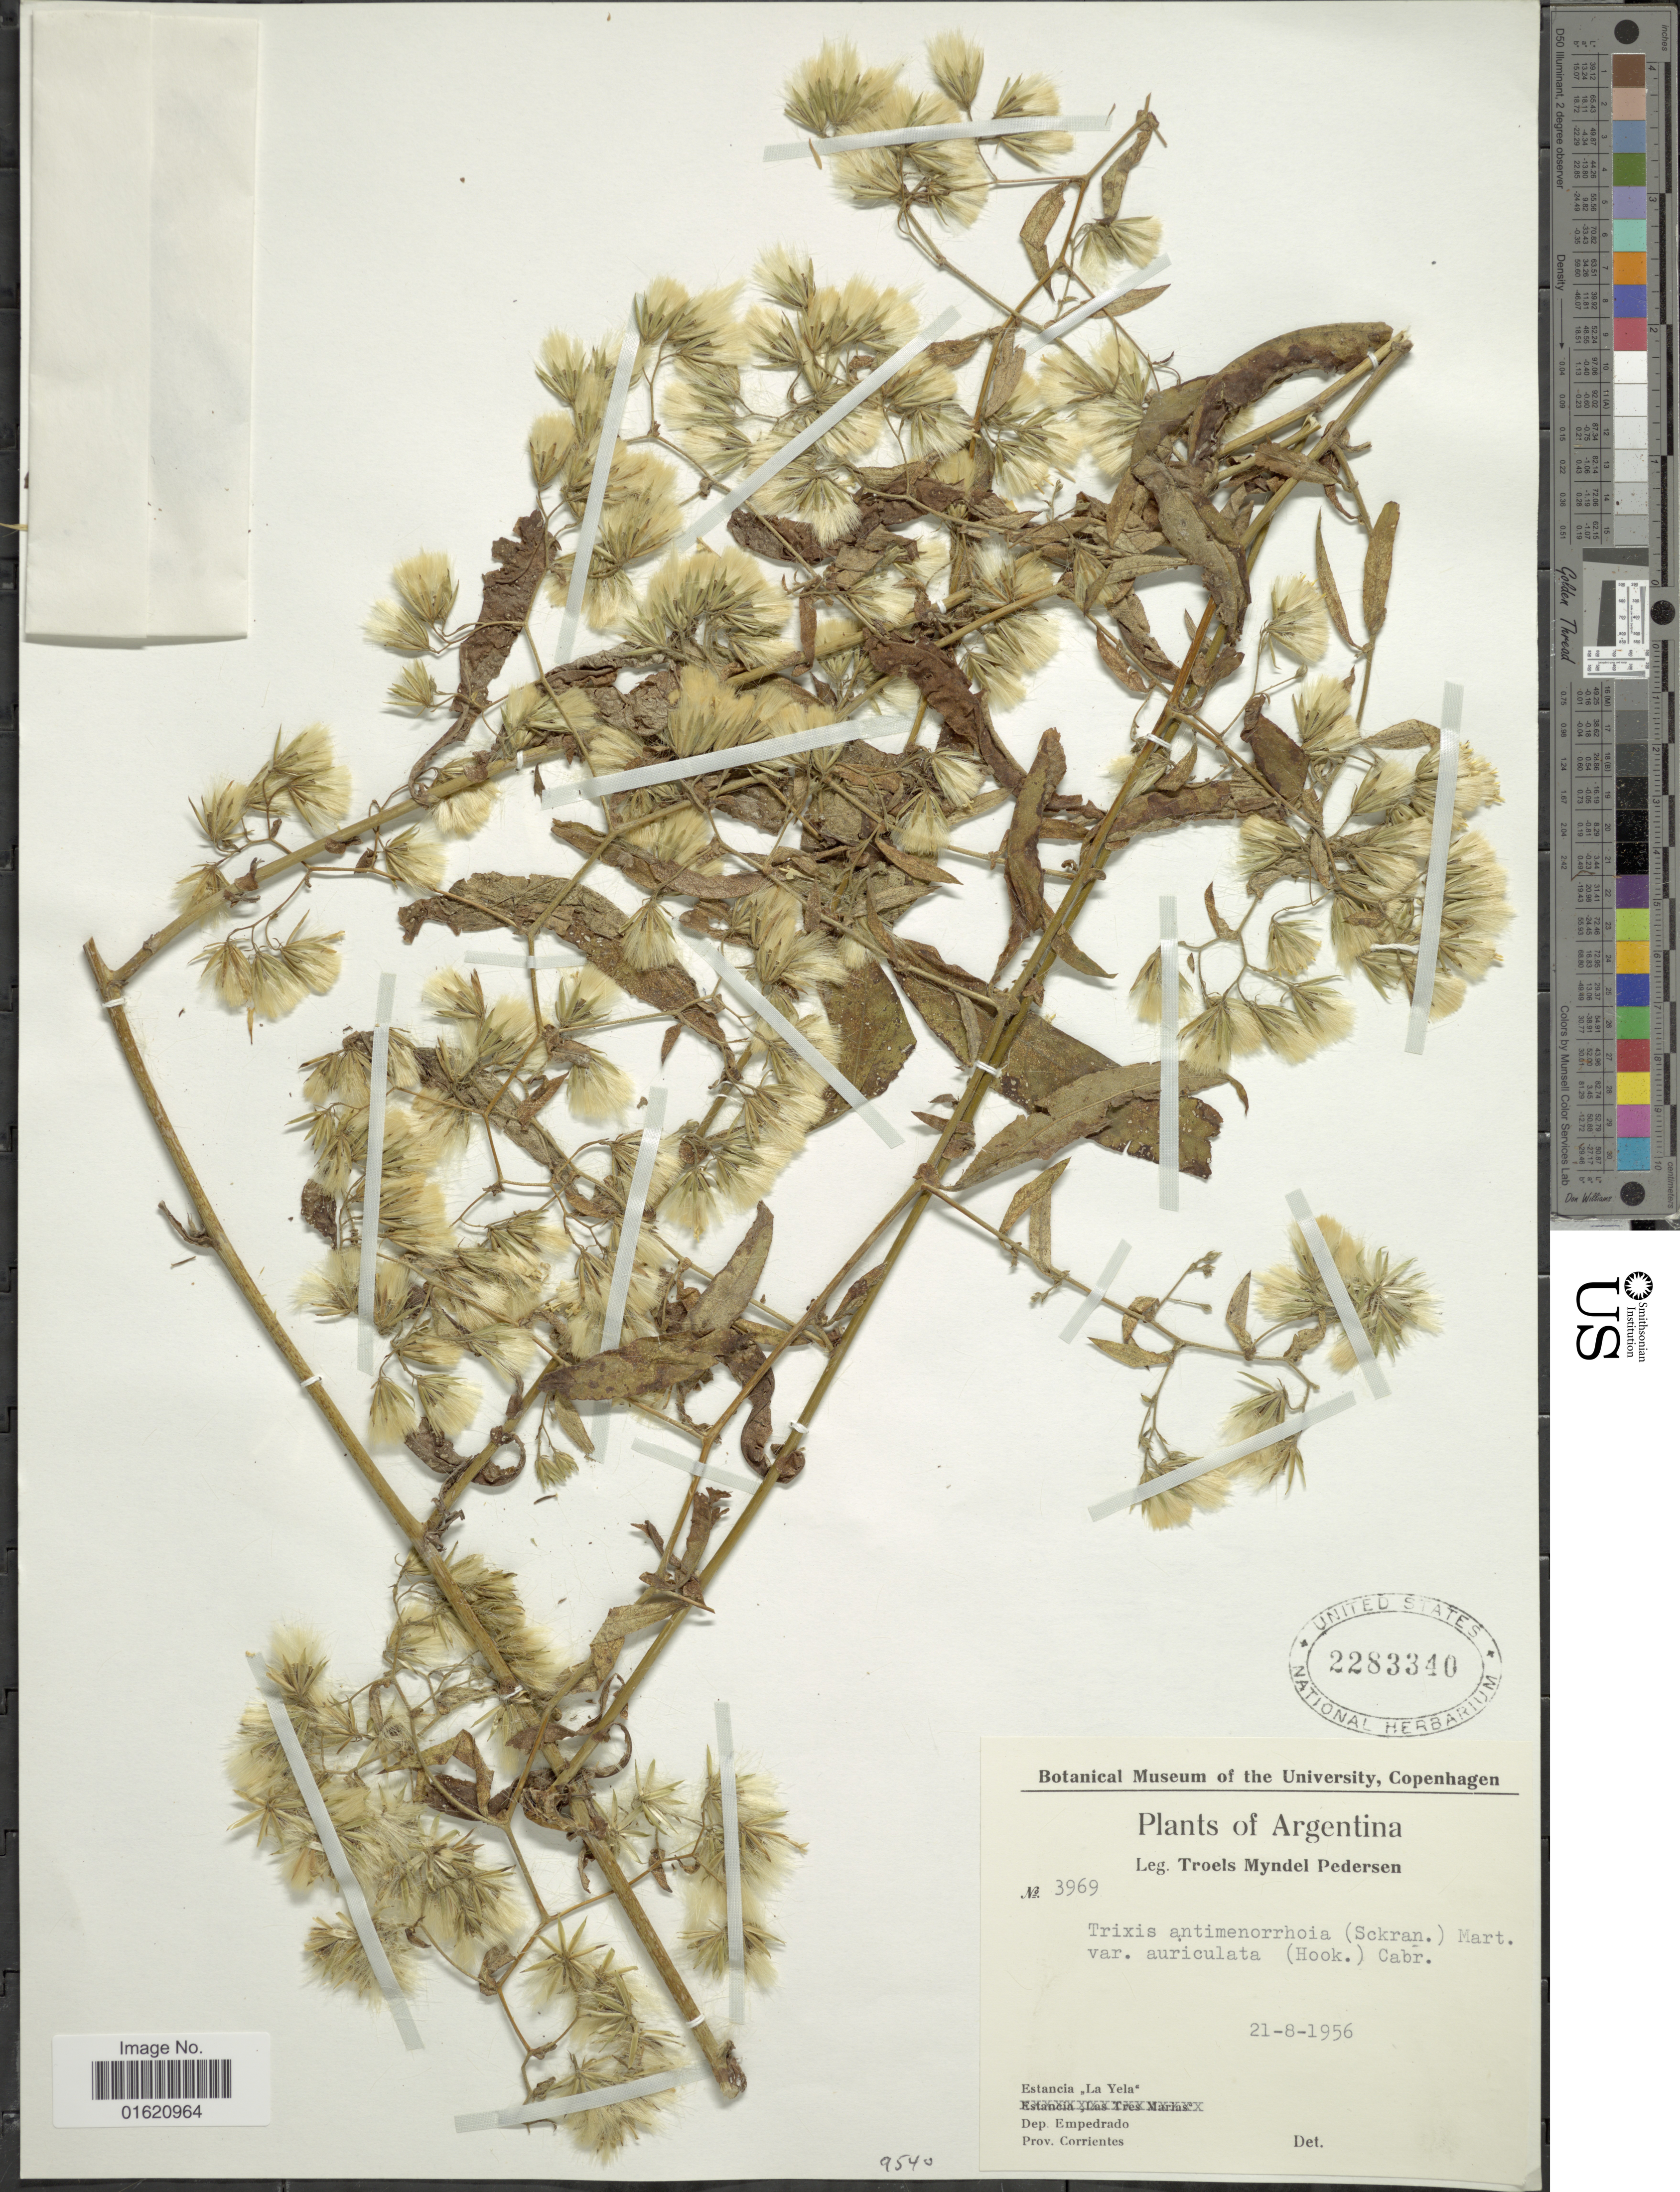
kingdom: Plantae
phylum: Tracheophyta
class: Magnoliopsida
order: Asterales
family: Asteraceae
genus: Trixis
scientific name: Trixis antimenorrhoea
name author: (Schrank) Mart. ex Kuntze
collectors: T. Pederson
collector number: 3969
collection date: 1956-08-21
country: Argentina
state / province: Corrientes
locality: Estancia "La Yela", Dep. Empedrado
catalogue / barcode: US 2283340